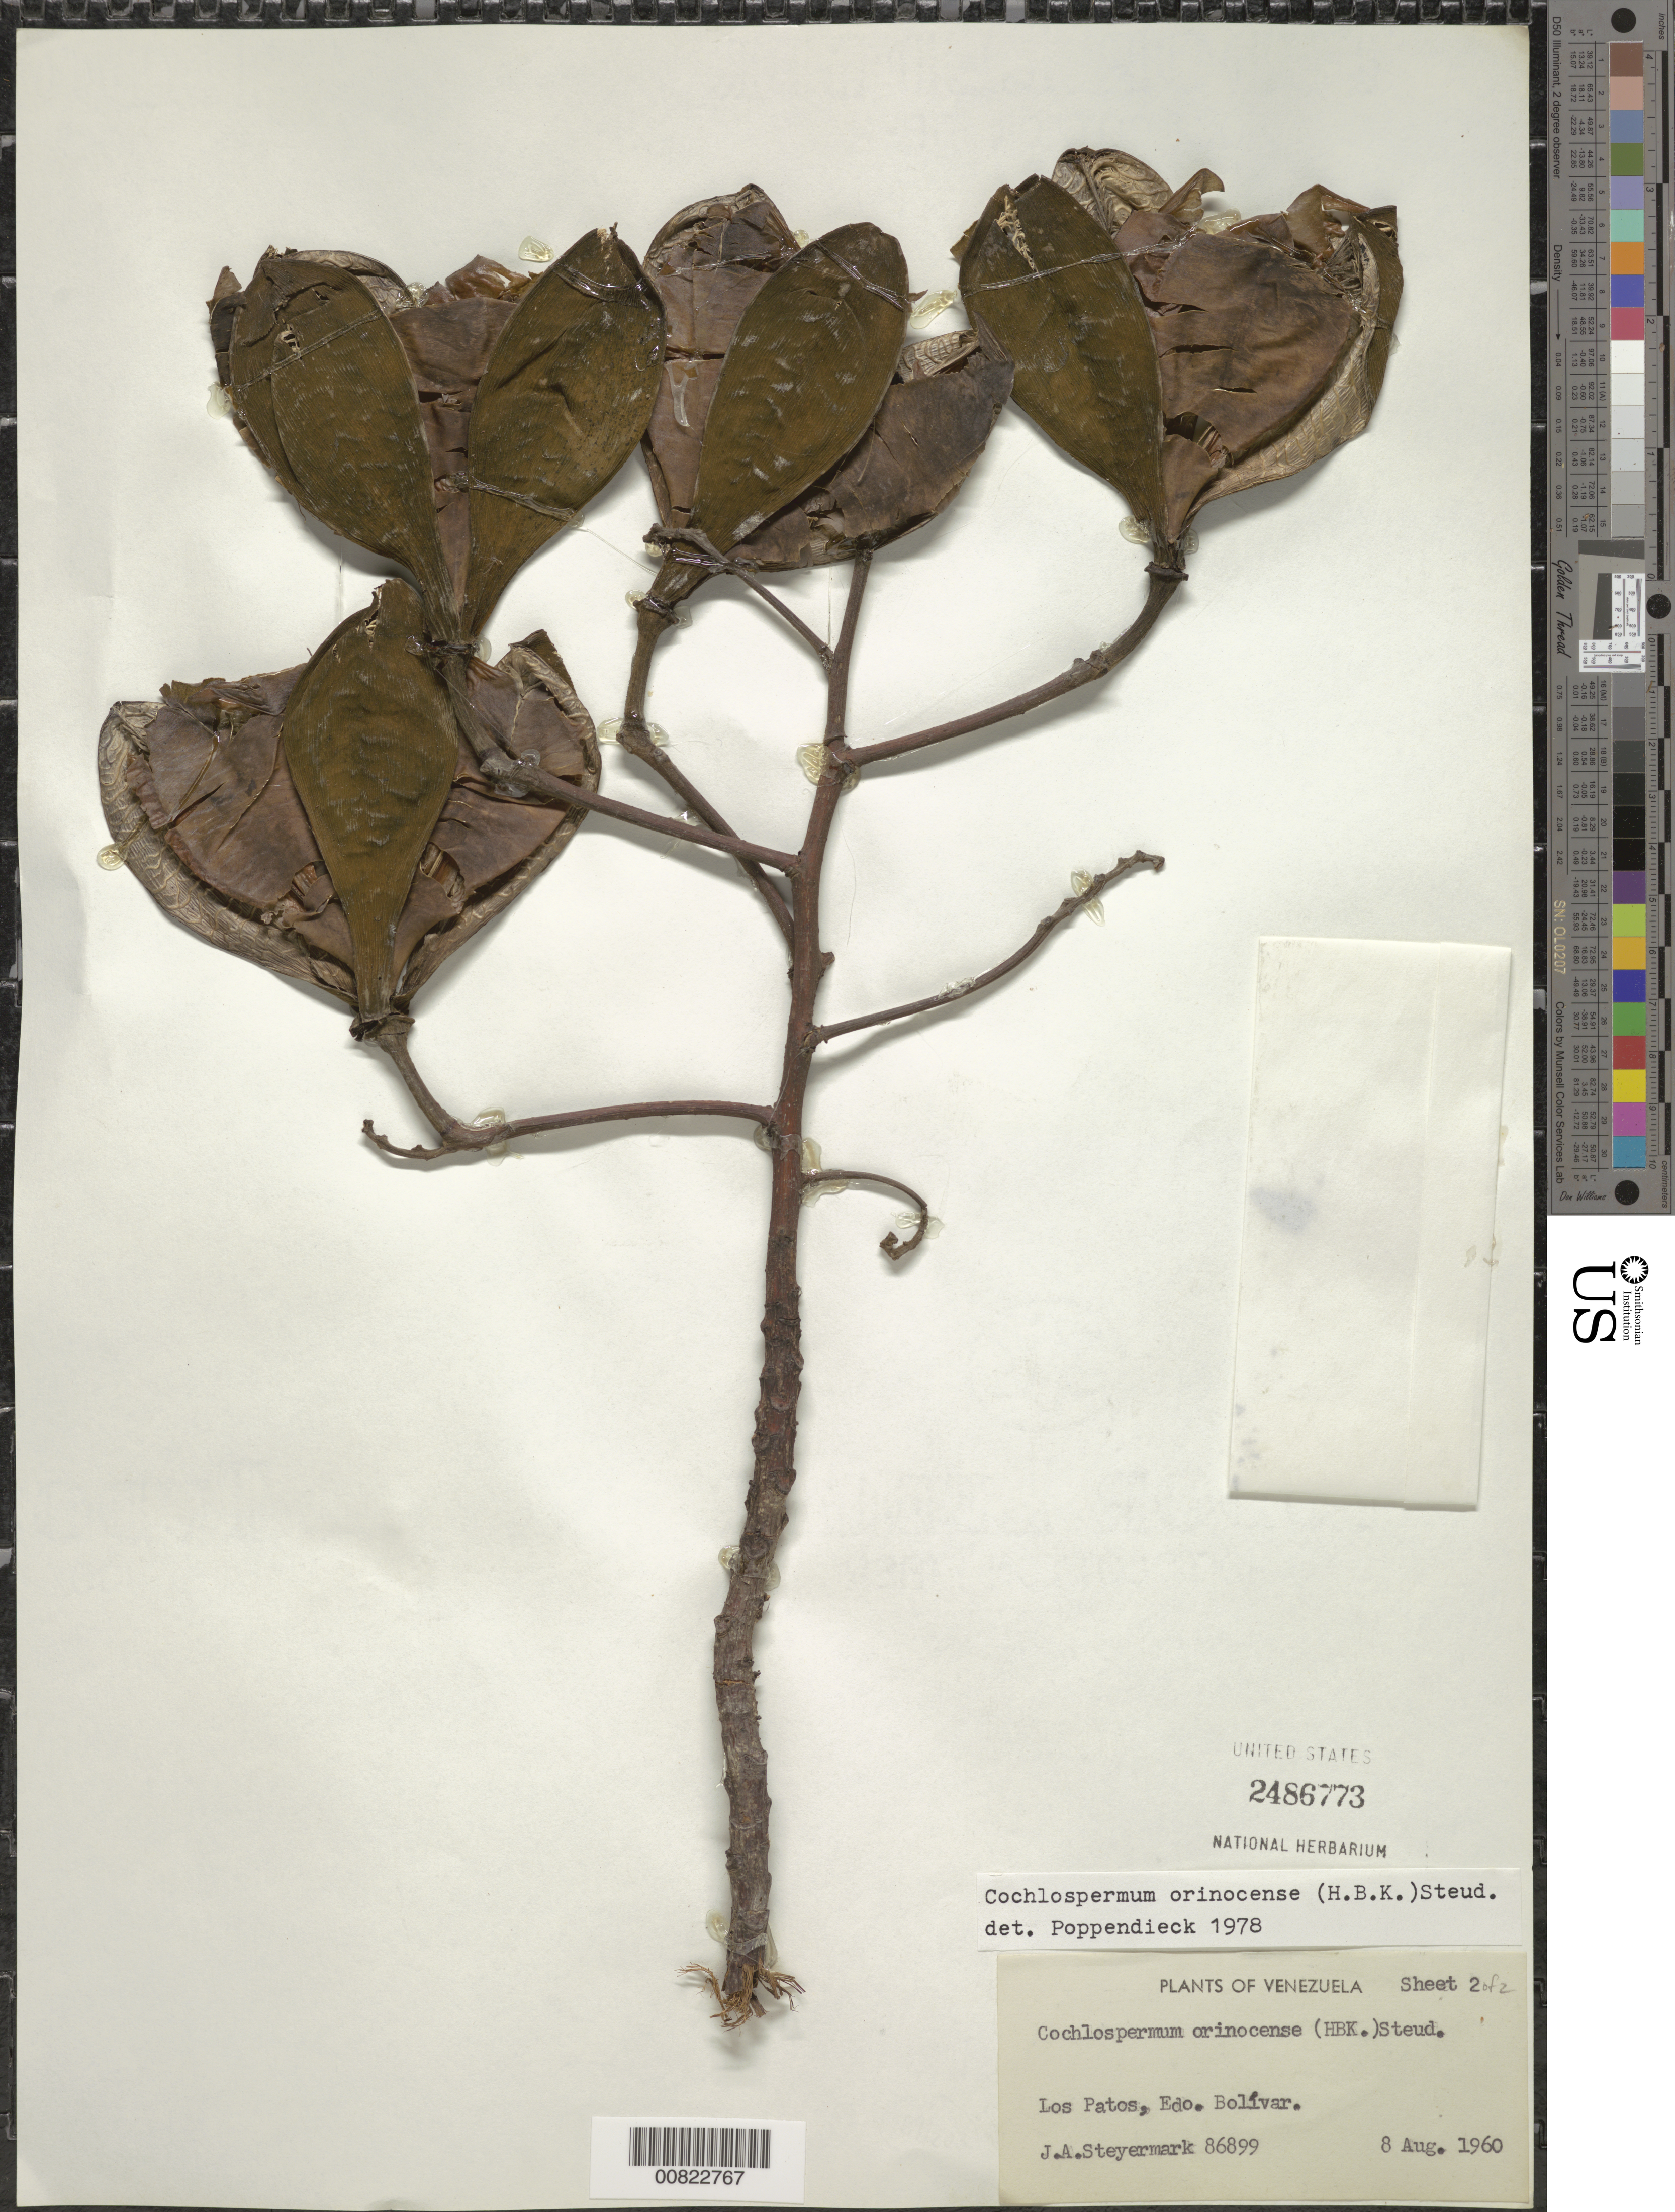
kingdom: Plantae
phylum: Tracheophyta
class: Magnoliopsida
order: Malvales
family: Cochlospermaceae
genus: Cochlospermum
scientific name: Cochlospermum orinocense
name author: (Kunth) Steud.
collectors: J. Steyermark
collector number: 86899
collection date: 1960-08-08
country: Venezuela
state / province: Bolivar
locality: Los Patos, Edo. Bolívar.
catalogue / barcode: US 2486773